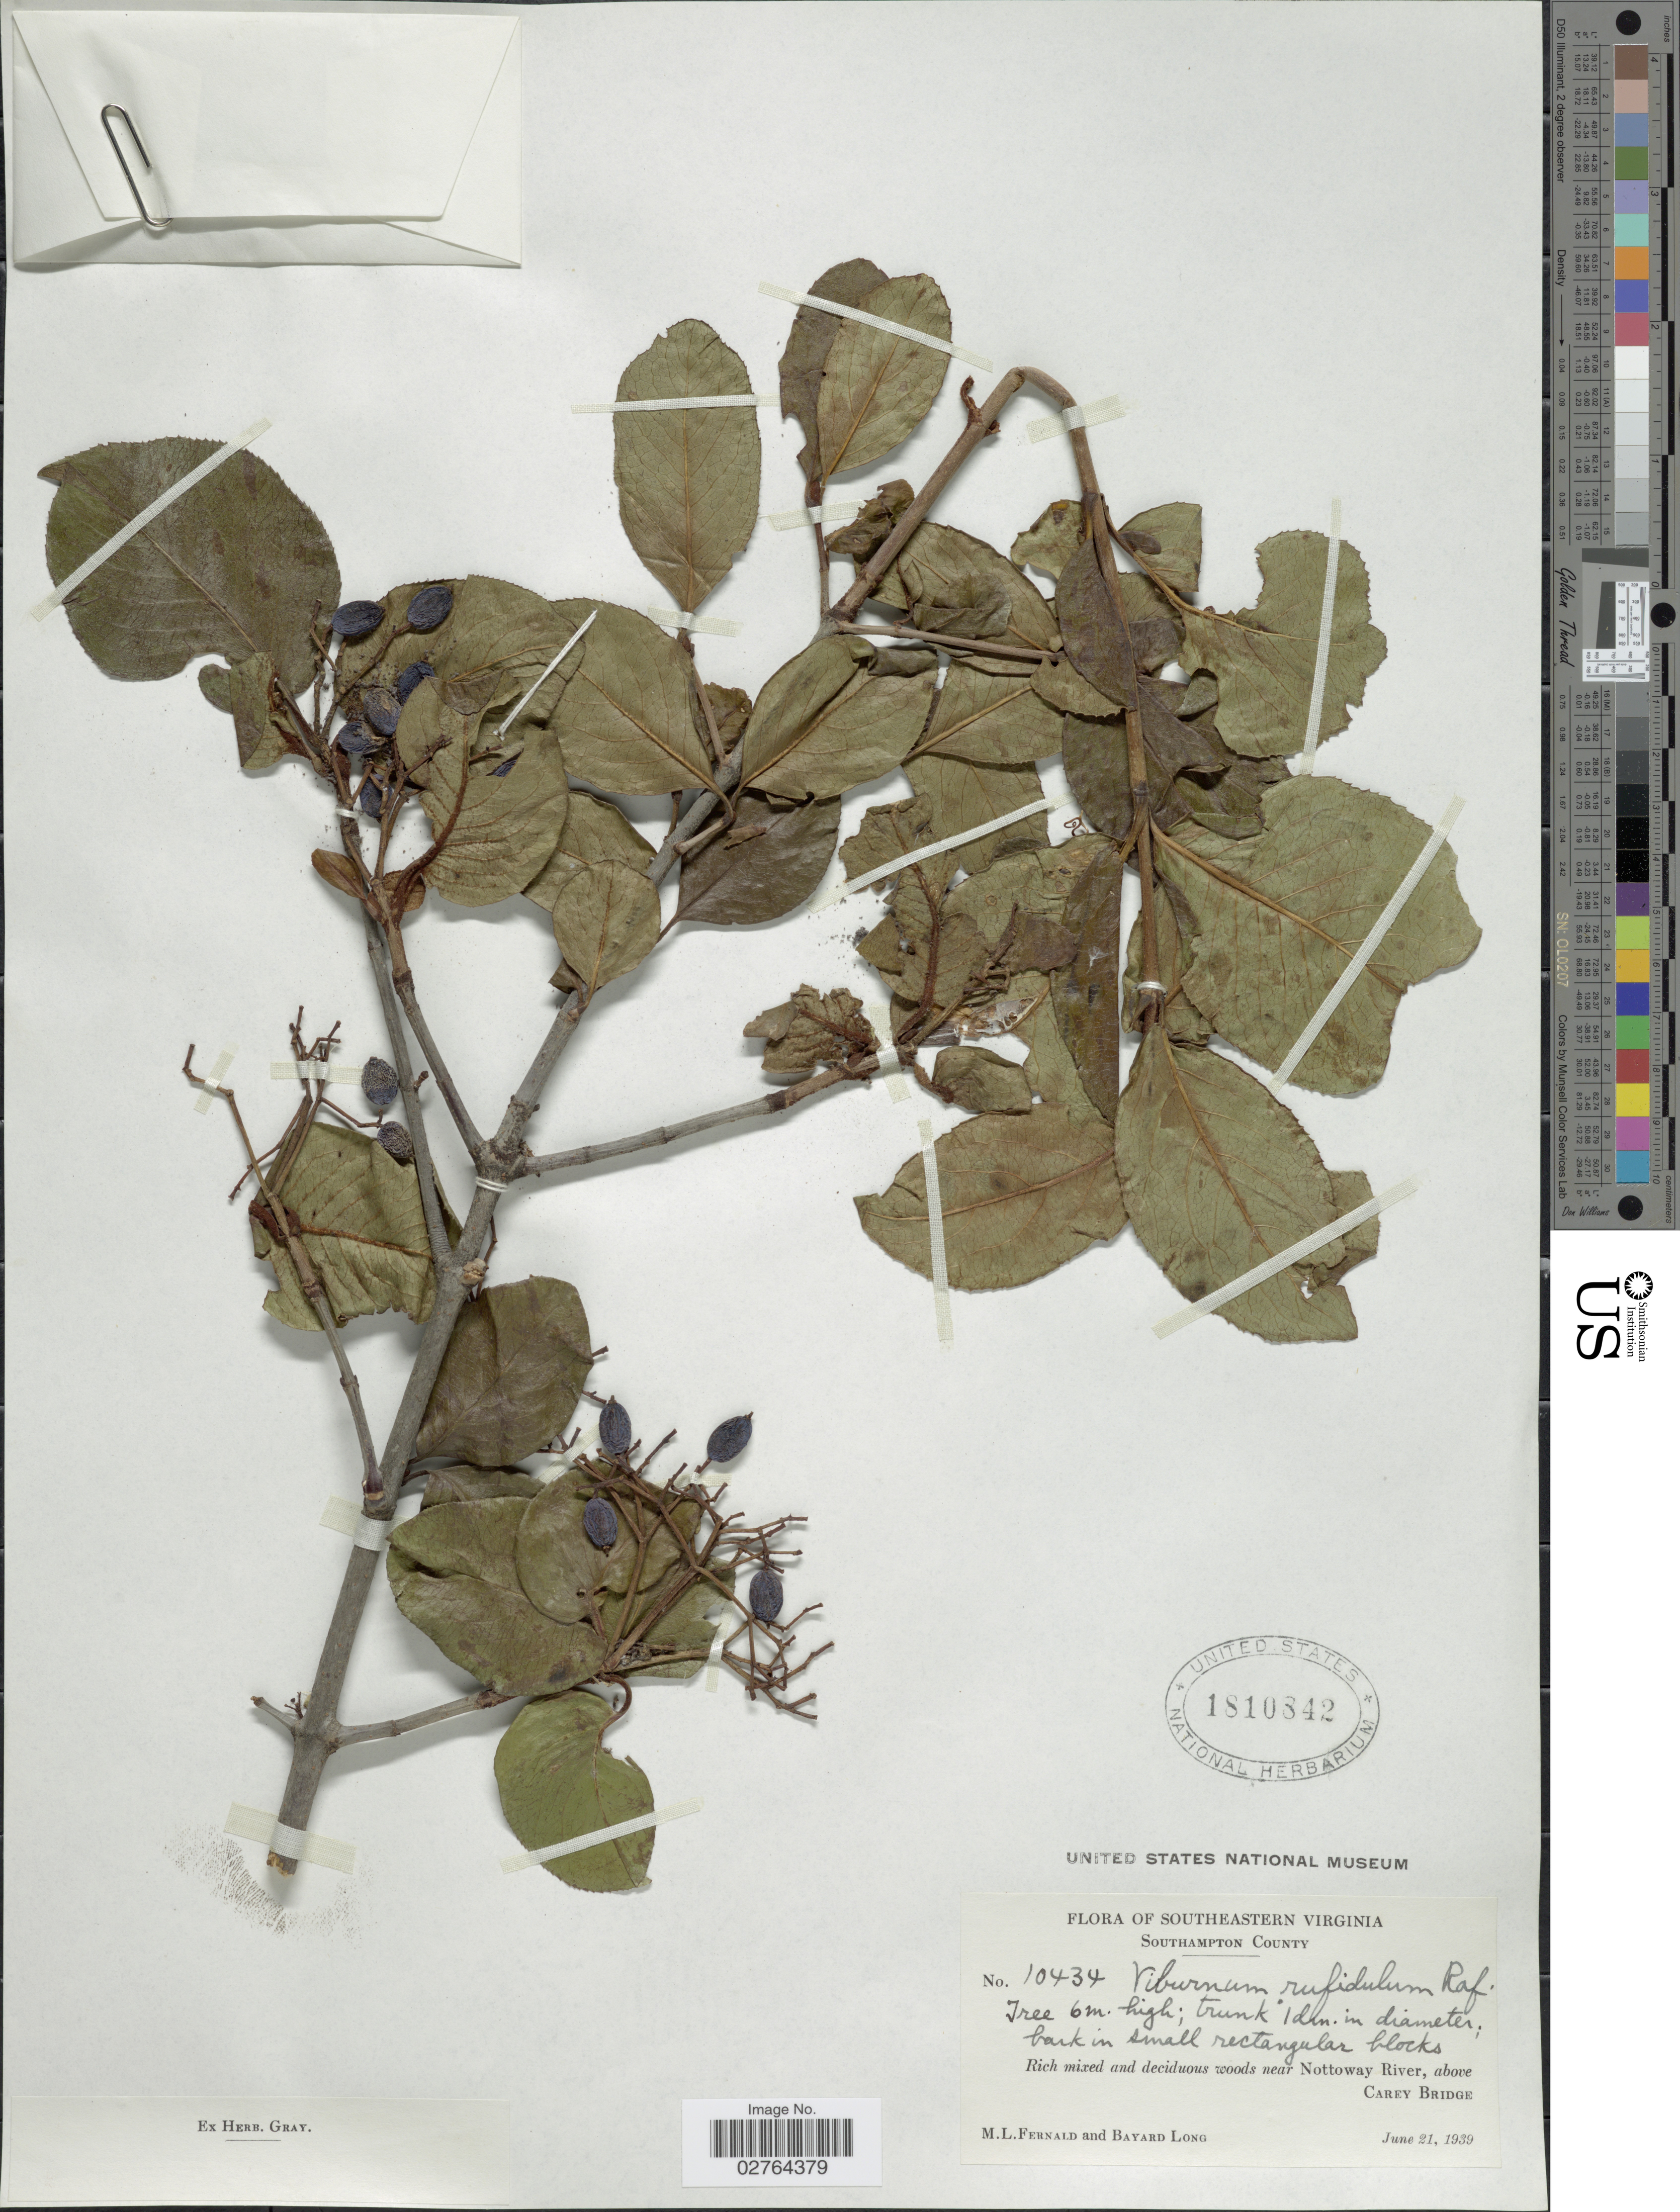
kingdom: Plantae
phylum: Tracheophyta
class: Magnoliopsida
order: Dipsacales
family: Viburnaceae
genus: Viburnum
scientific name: Viburnum rufidulum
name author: Raf.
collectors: M. L. Fernald & B. Long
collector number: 10434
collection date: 1939-06-21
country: United States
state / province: Virginia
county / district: Southampton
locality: Southeastern Virginia. Southampton County. Rich mixed and deciduous woods near Nottoway River, above Carey Bridge.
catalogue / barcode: US 1810842